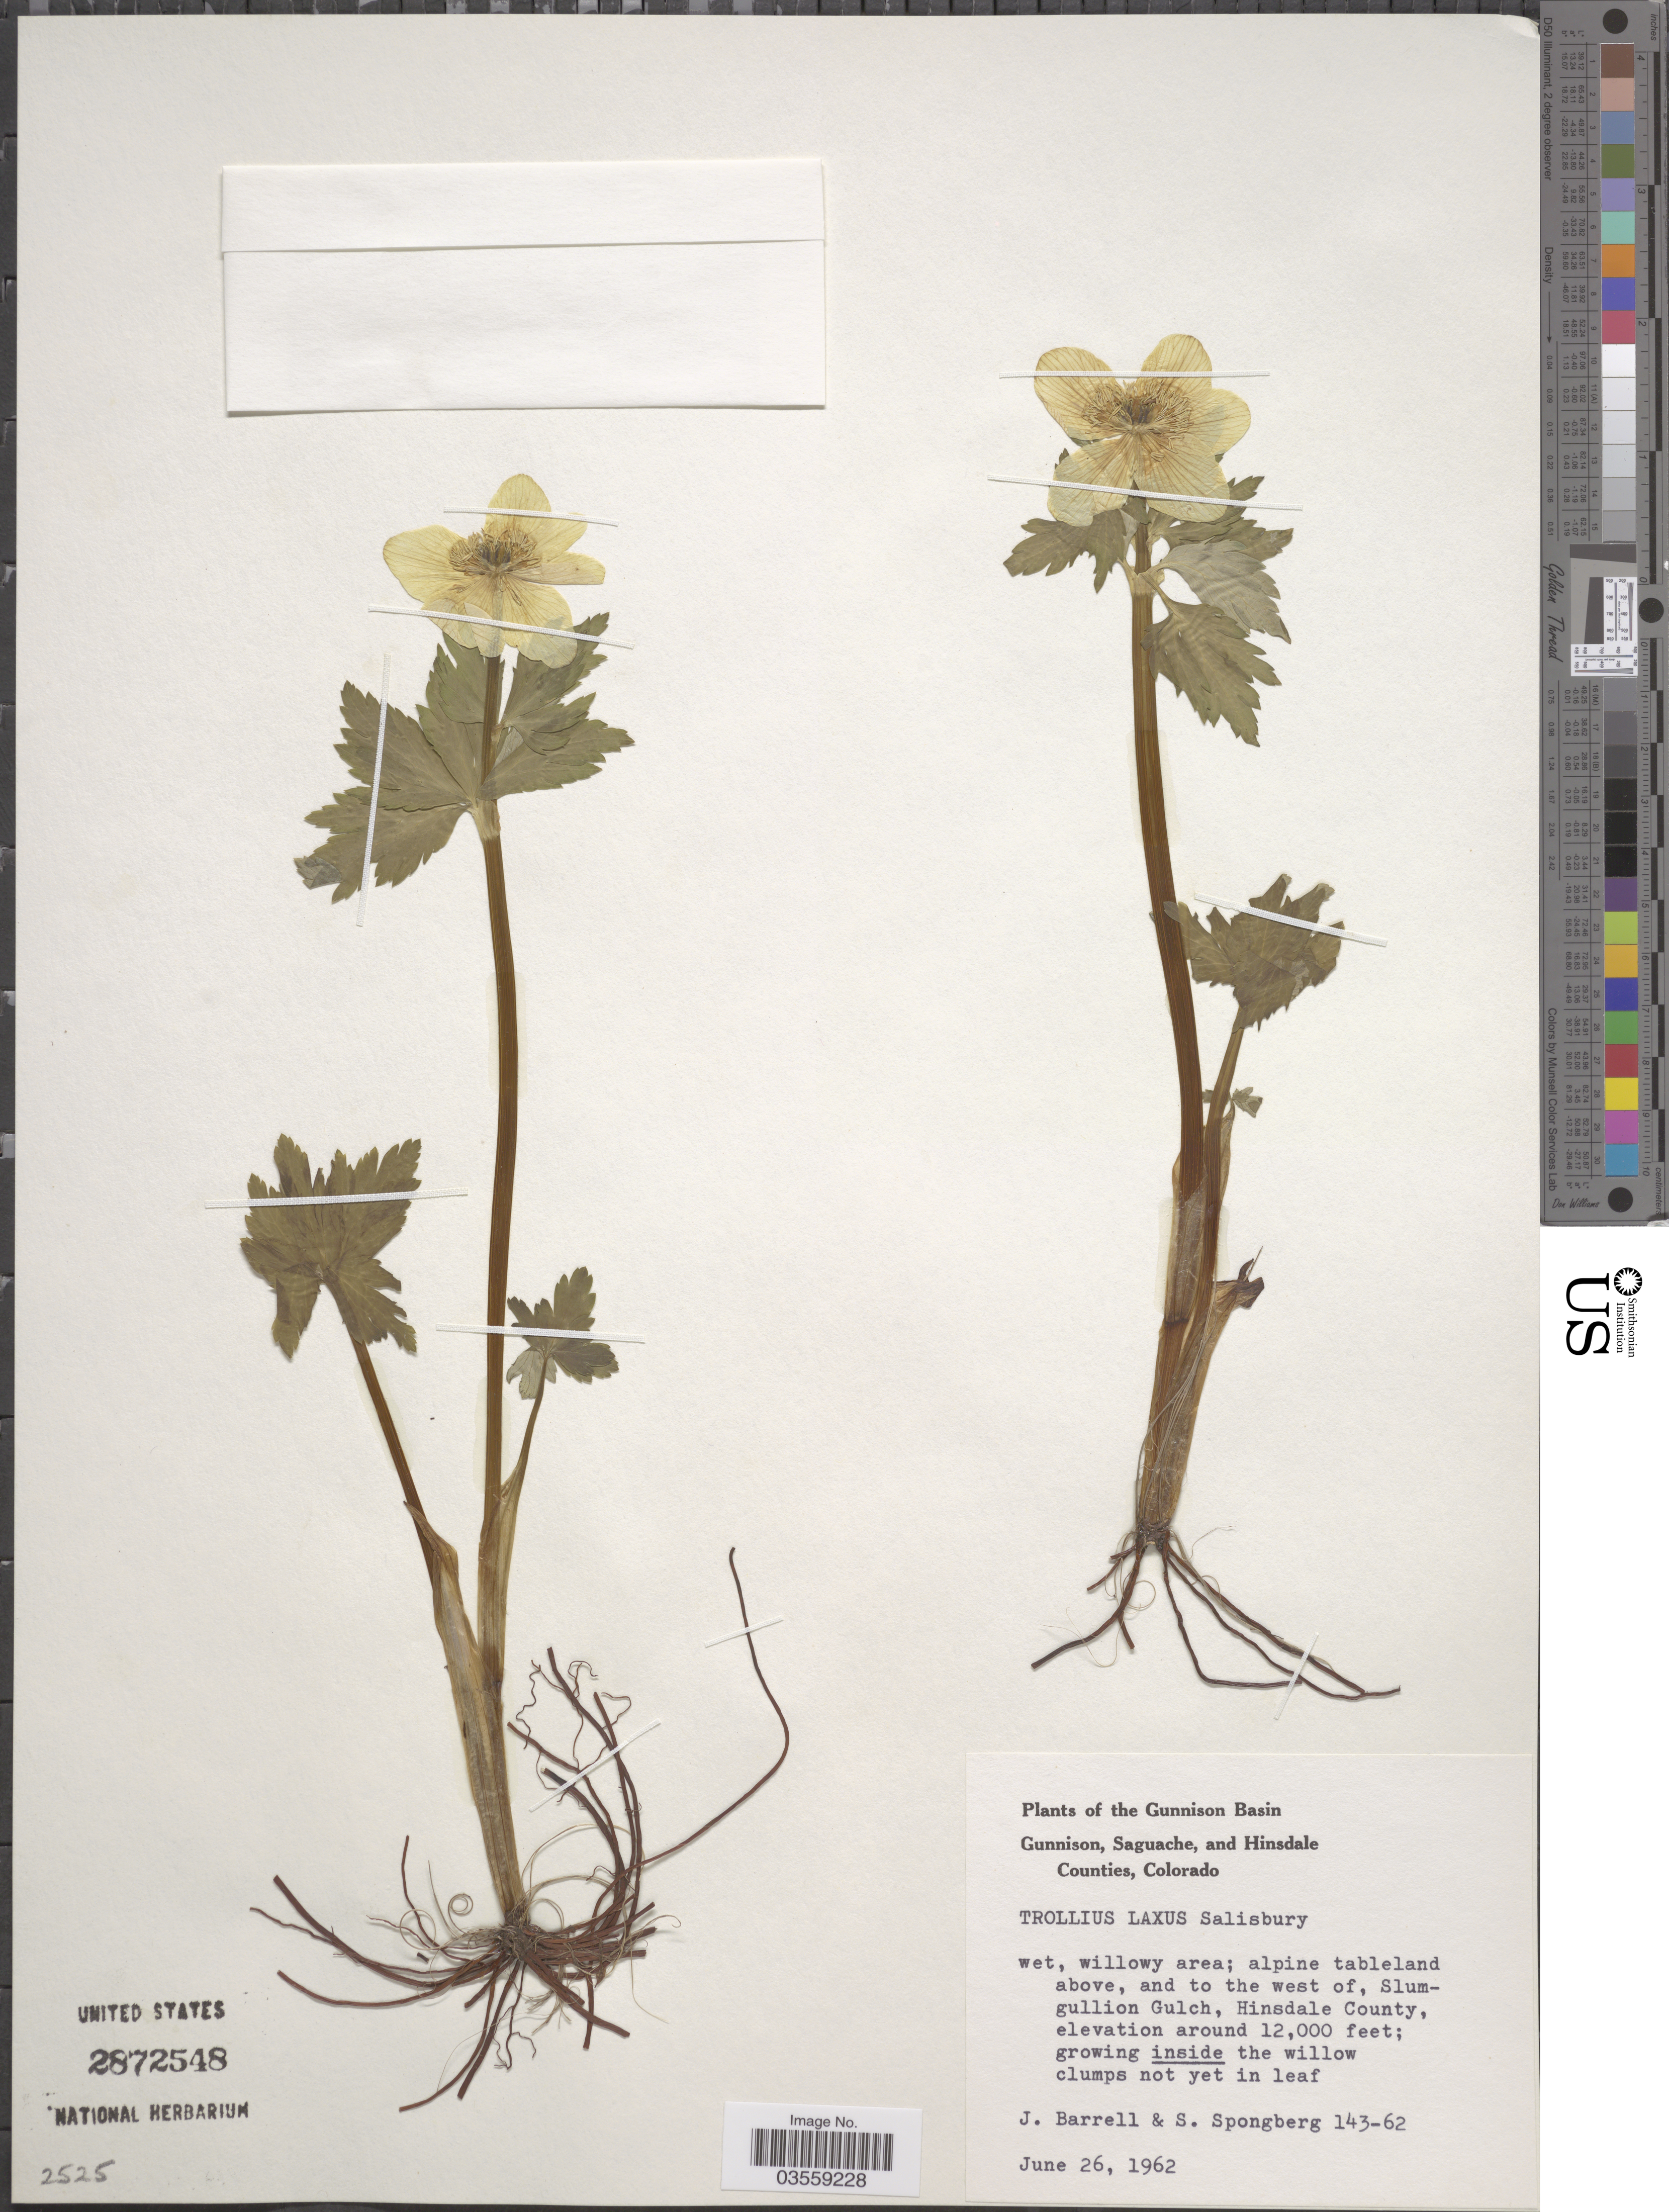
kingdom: Plantae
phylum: Tracheophyta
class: Magnoliopsida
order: Ranunculales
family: Ranunculaceae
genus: Trollius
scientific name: Trollius laxus var. albiflorus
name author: A. Gray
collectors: J. Barrell & S. A.Spongberg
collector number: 143-62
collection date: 1962-06-26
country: United States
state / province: Colorado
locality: The Gunnison Basin. Alpine tableland above, and to the west of, Slumgullion Gulch, Hinsdale County.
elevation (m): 3658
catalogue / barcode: US 2872548